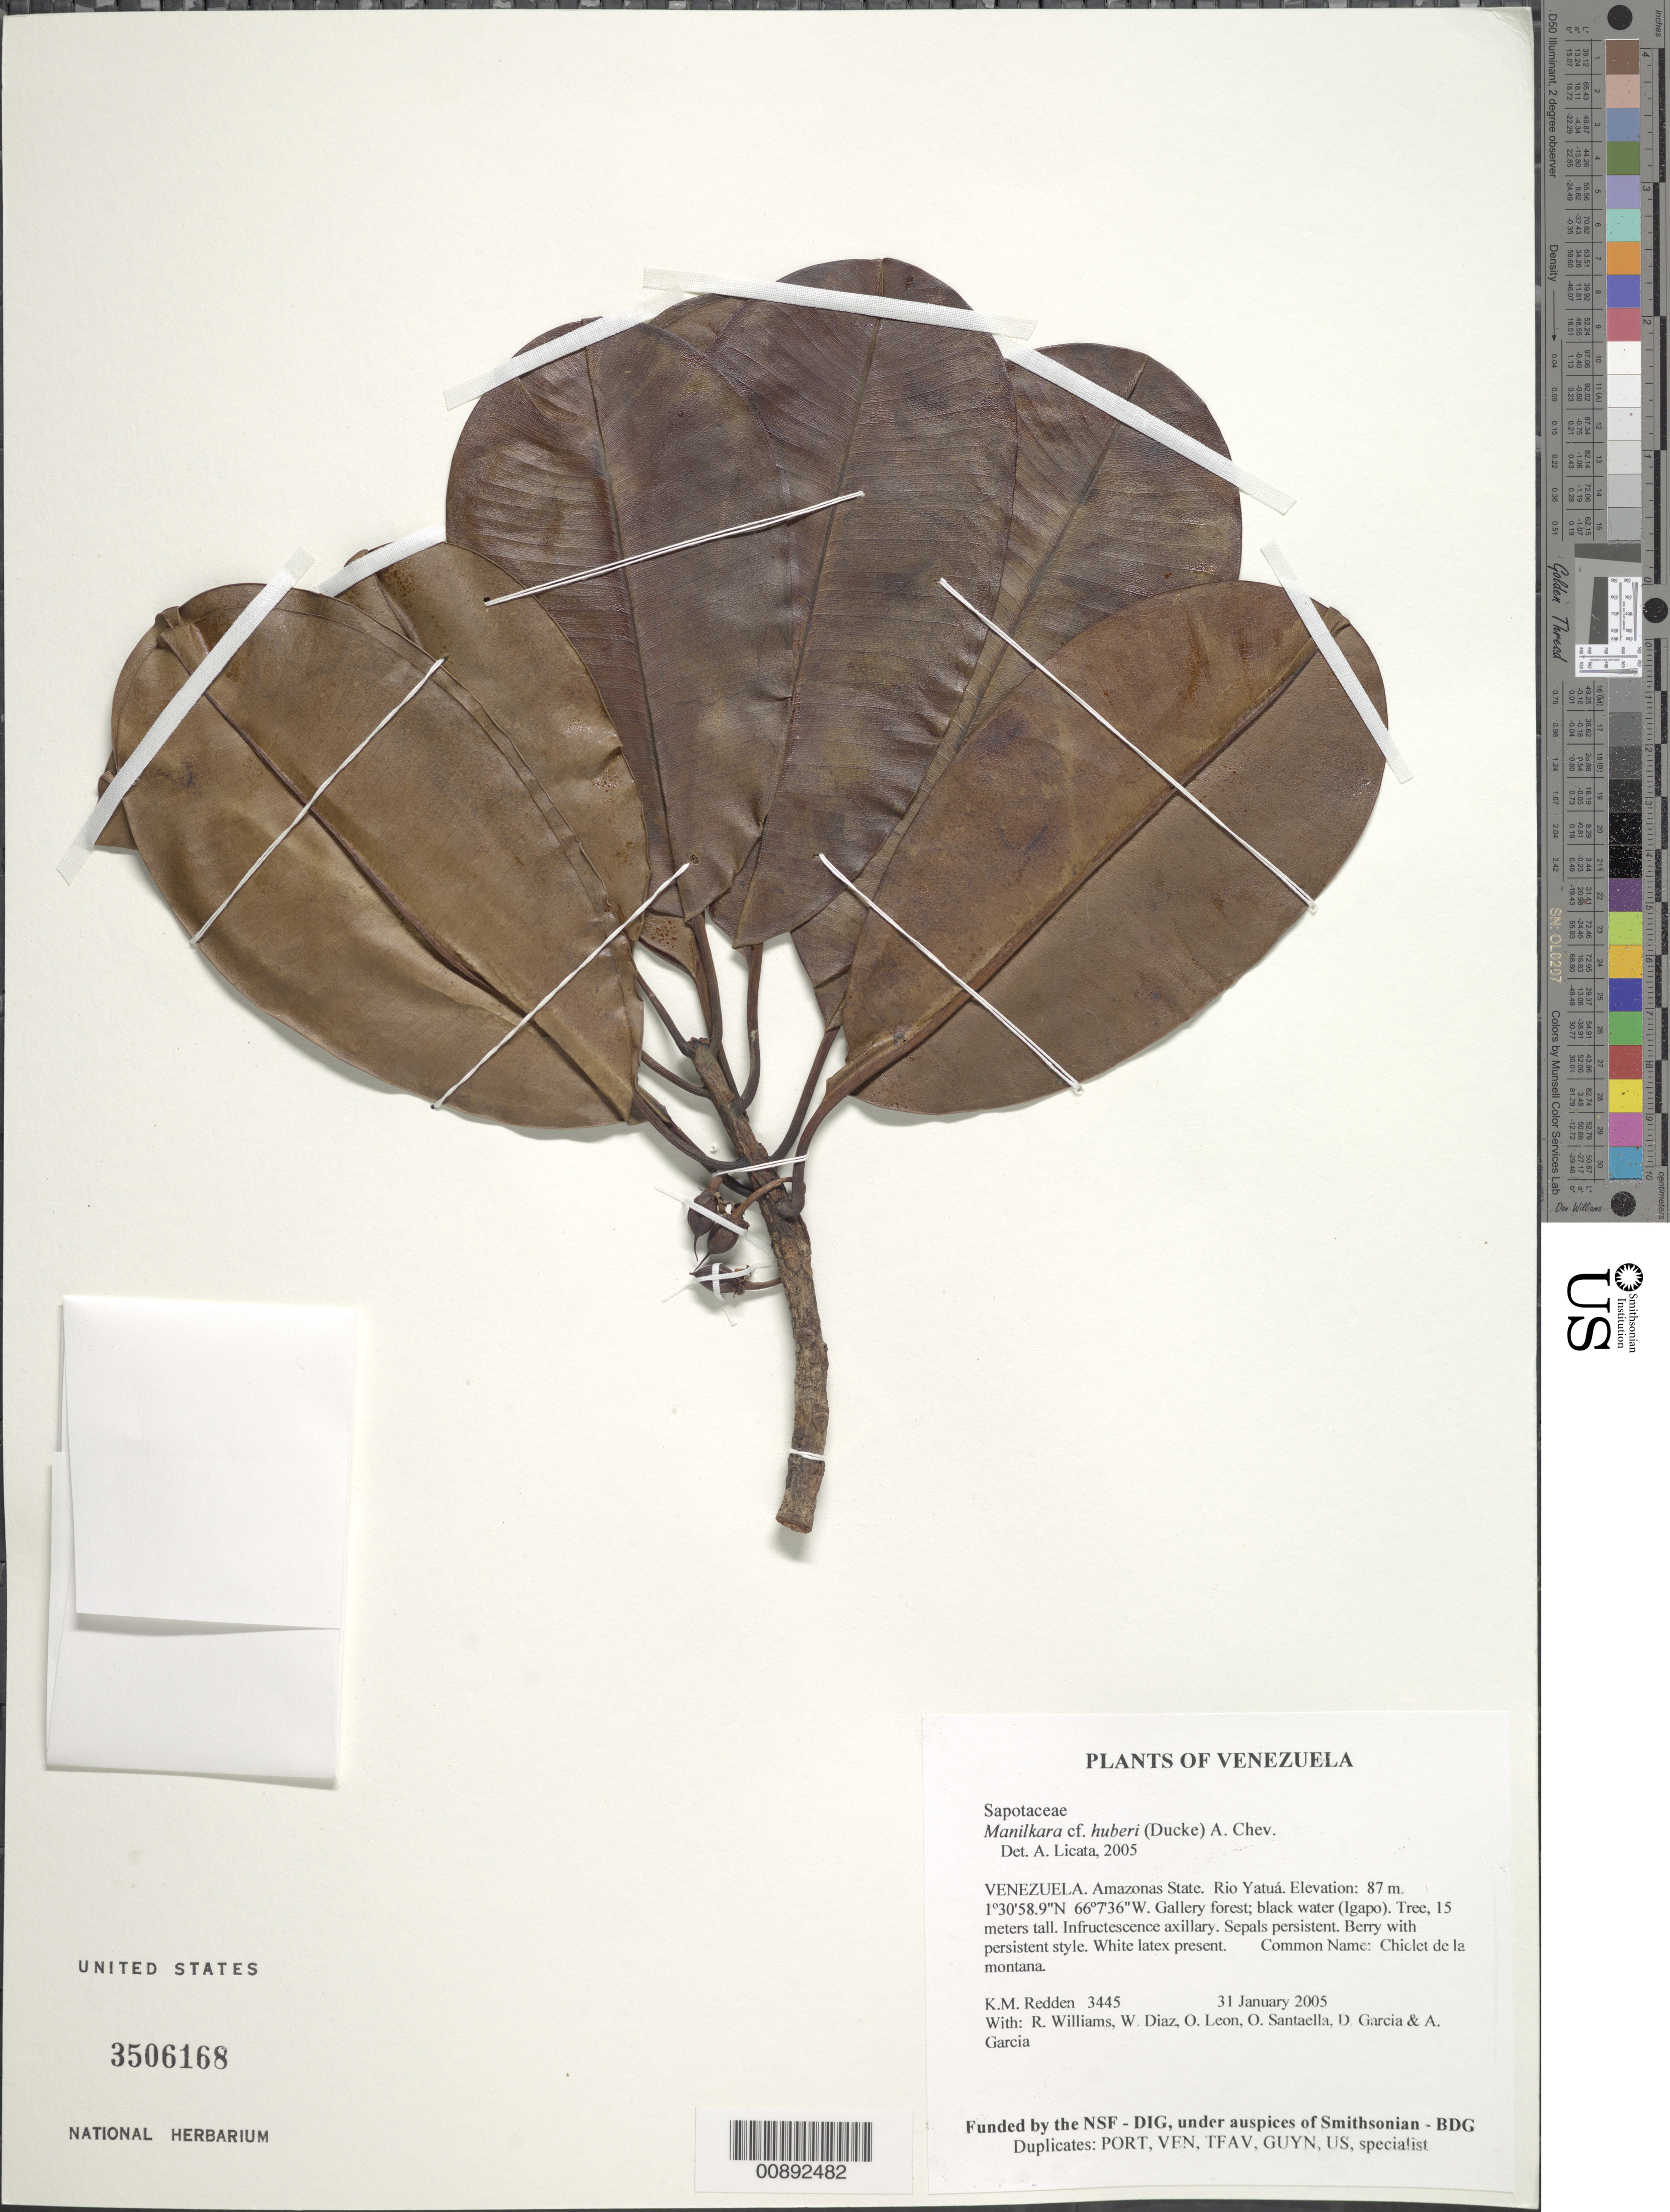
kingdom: Plantae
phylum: Tracheophyta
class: Magnoliopsida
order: Ericales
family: Sapotaceae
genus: Manilkara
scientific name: Manilkara huberi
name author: Standl.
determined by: Licata, A., (PORT), Univ. Nac. Exp. de los Llanos Ezequiel Zamora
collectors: K. M. Redden, R. Williams, W. Díaz P., O. León, O. Santaella, D. Garcia & A. Garcia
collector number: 3445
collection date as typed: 31 January 2005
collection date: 2005-01-31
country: Venezuela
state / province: Amazonas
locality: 11 - Rio Yatuá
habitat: Gallery forest; black water (Igapo)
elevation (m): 87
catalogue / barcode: US 3506168